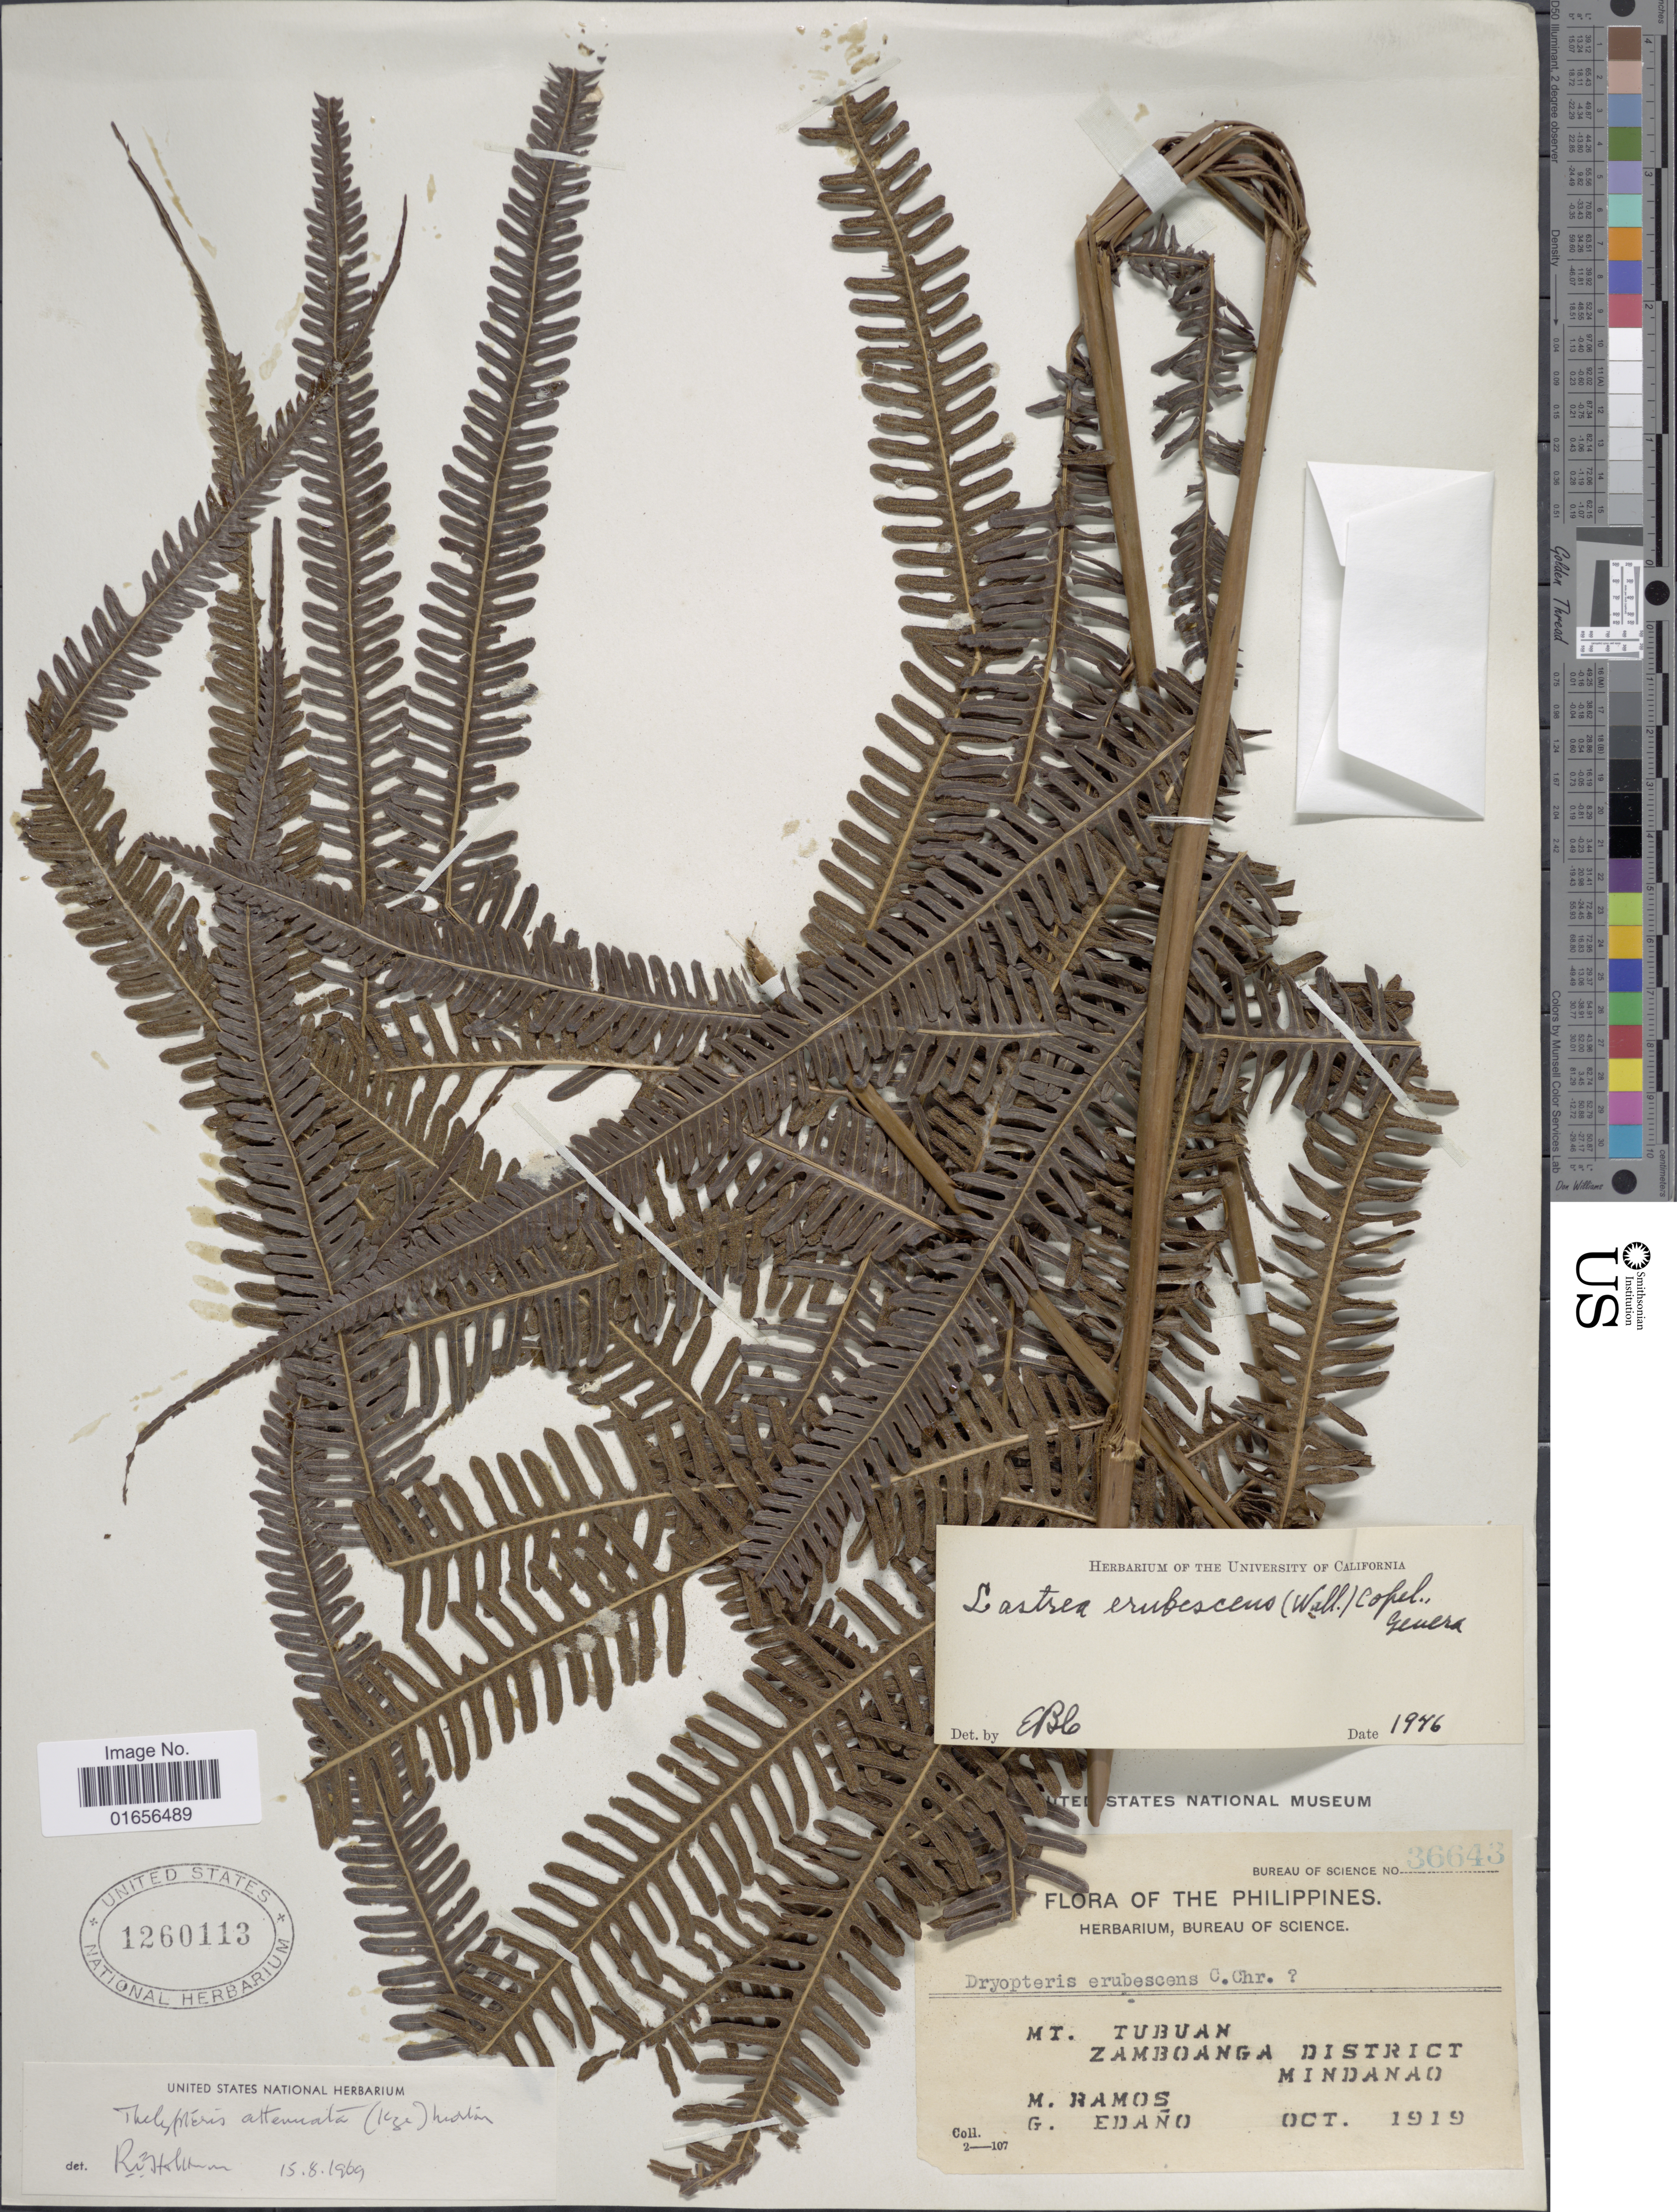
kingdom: Plantae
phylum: Tracheophyta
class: Polypodiopsida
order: Polypodiales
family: Thelypteridaceae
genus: Amphineuron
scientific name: Amphineuron attenuatum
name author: (Kunze) Holttum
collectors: M. Ramos & G. Edaño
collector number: Bureau of Science 36643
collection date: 1919-10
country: Philippines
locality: The Philippines, Mt. Tubuan, Zamboanga District, Mindanao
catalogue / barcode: US 1260113